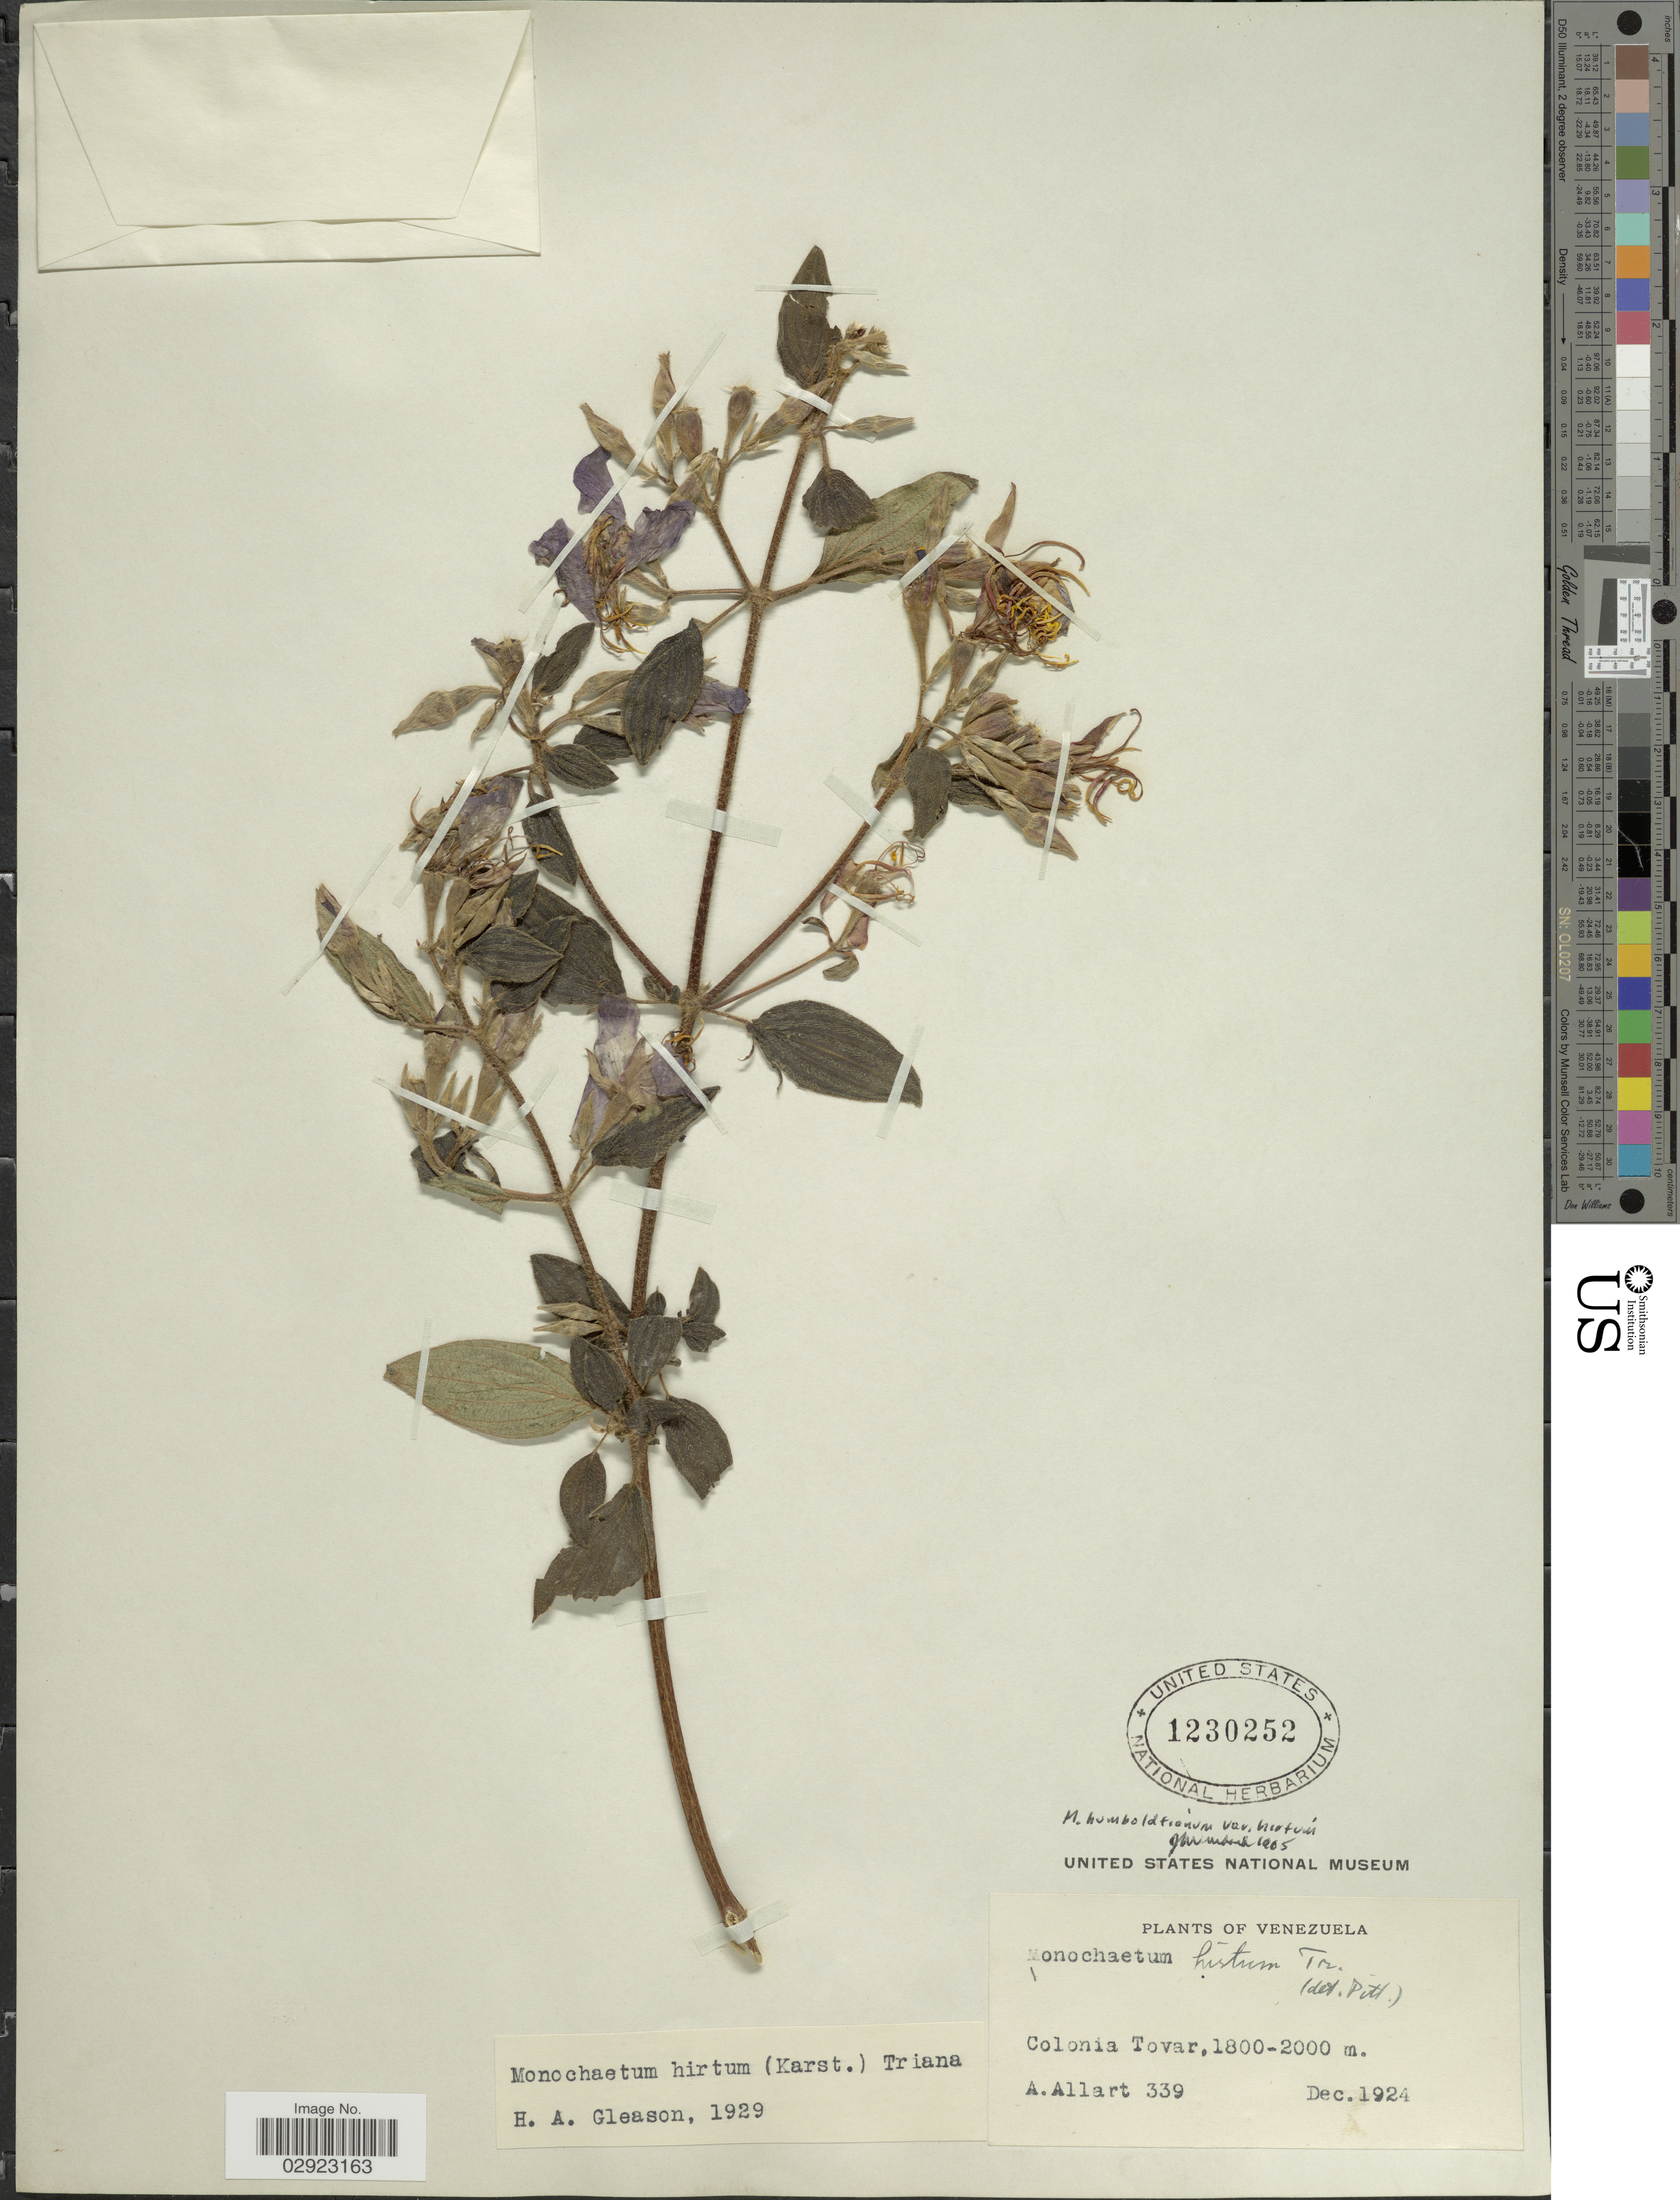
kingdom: Plantae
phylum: Tracheophyta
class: Magnoliopsida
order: Myrtales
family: Melastomataceae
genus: Monochaetum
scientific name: Monochaetum humboldtianum var. hirtum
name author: Wurdack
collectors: A. Allart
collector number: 339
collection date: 1924-12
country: Venezuela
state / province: Aragua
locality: Colonia Tovar.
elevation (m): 1800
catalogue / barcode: US 1230252